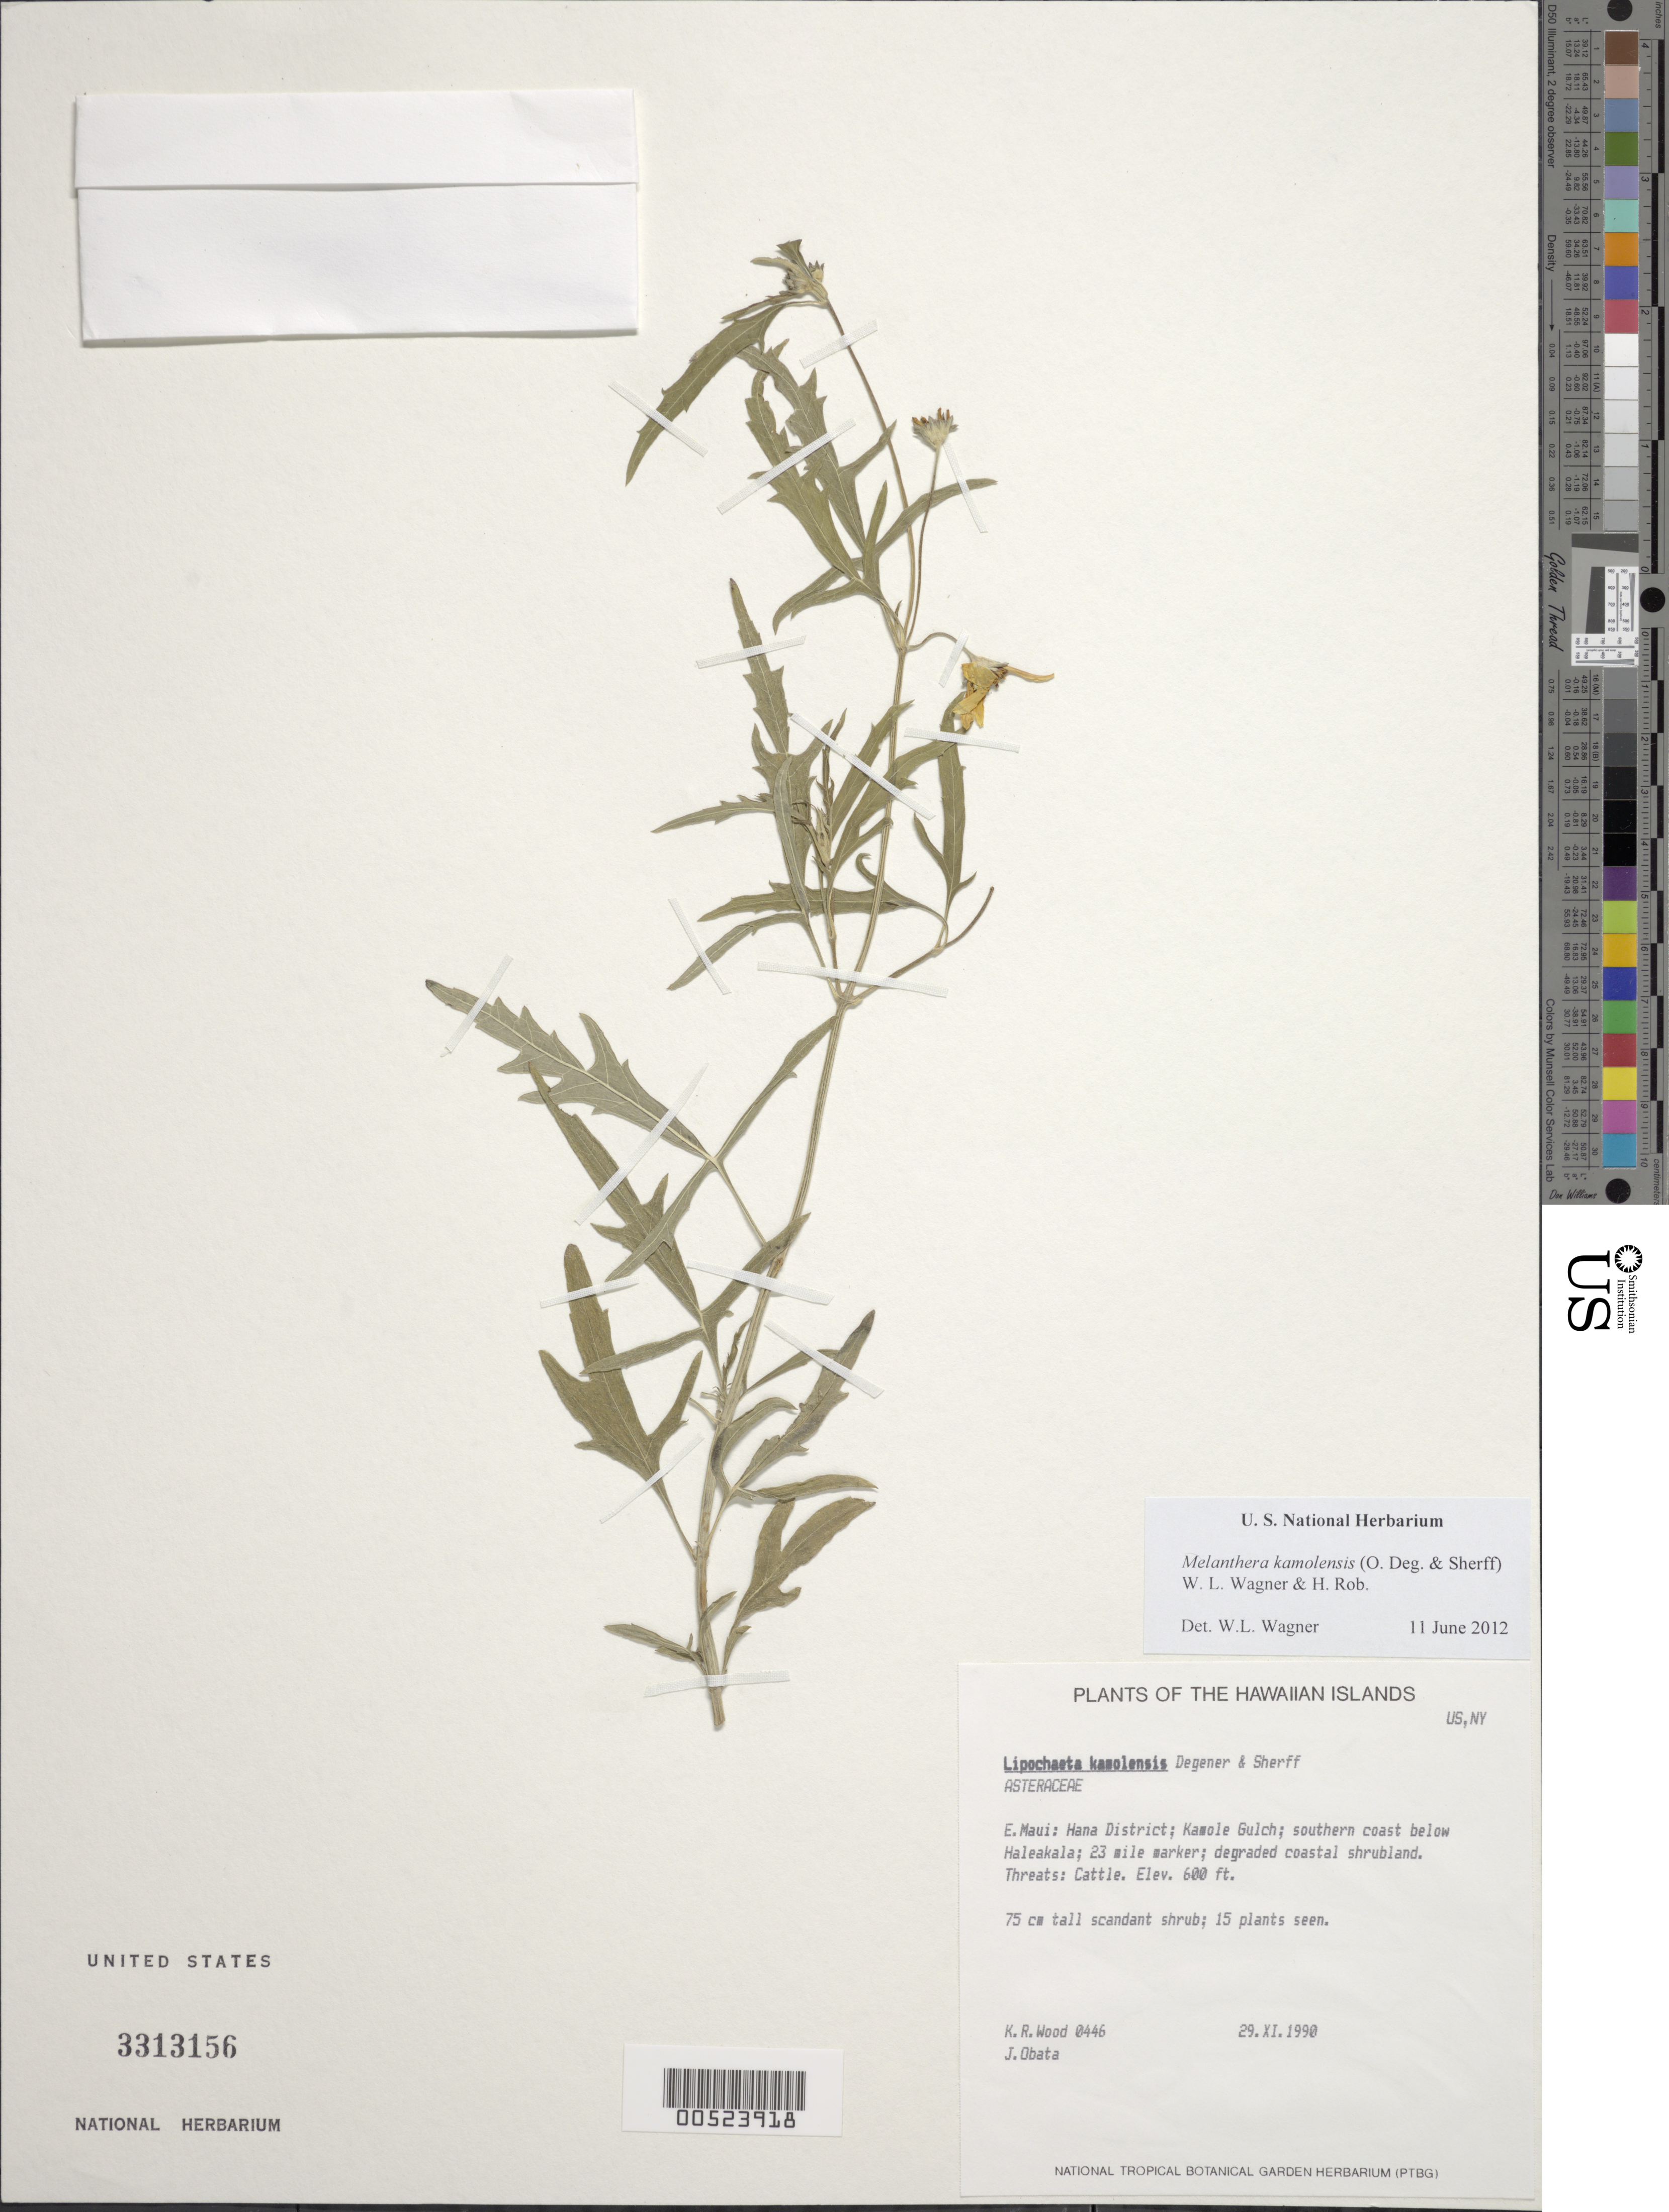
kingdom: Plantae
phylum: Tracheophyta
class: Magnoliopsida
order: Asterales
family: Asteraceae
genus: Wollastonia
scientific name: Wollastonia kamolensis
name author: (O. Deg. & Sherff) Orchard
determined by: Wagner, W. L., (BOT), Smithsonian Institution - National Museum of Natural History (UNITED STATES)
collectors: K. R. Wood & J. Obata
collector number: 0446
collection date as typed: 29 Nov 1990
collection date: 1990-11-29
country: United States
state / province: Hawaii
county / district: Maui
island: Maui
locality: E Maui, Hana Dist, Kamole Gulch, S coast below Haleakala, 23 mi marker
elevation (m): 183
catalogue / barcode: US 3313156